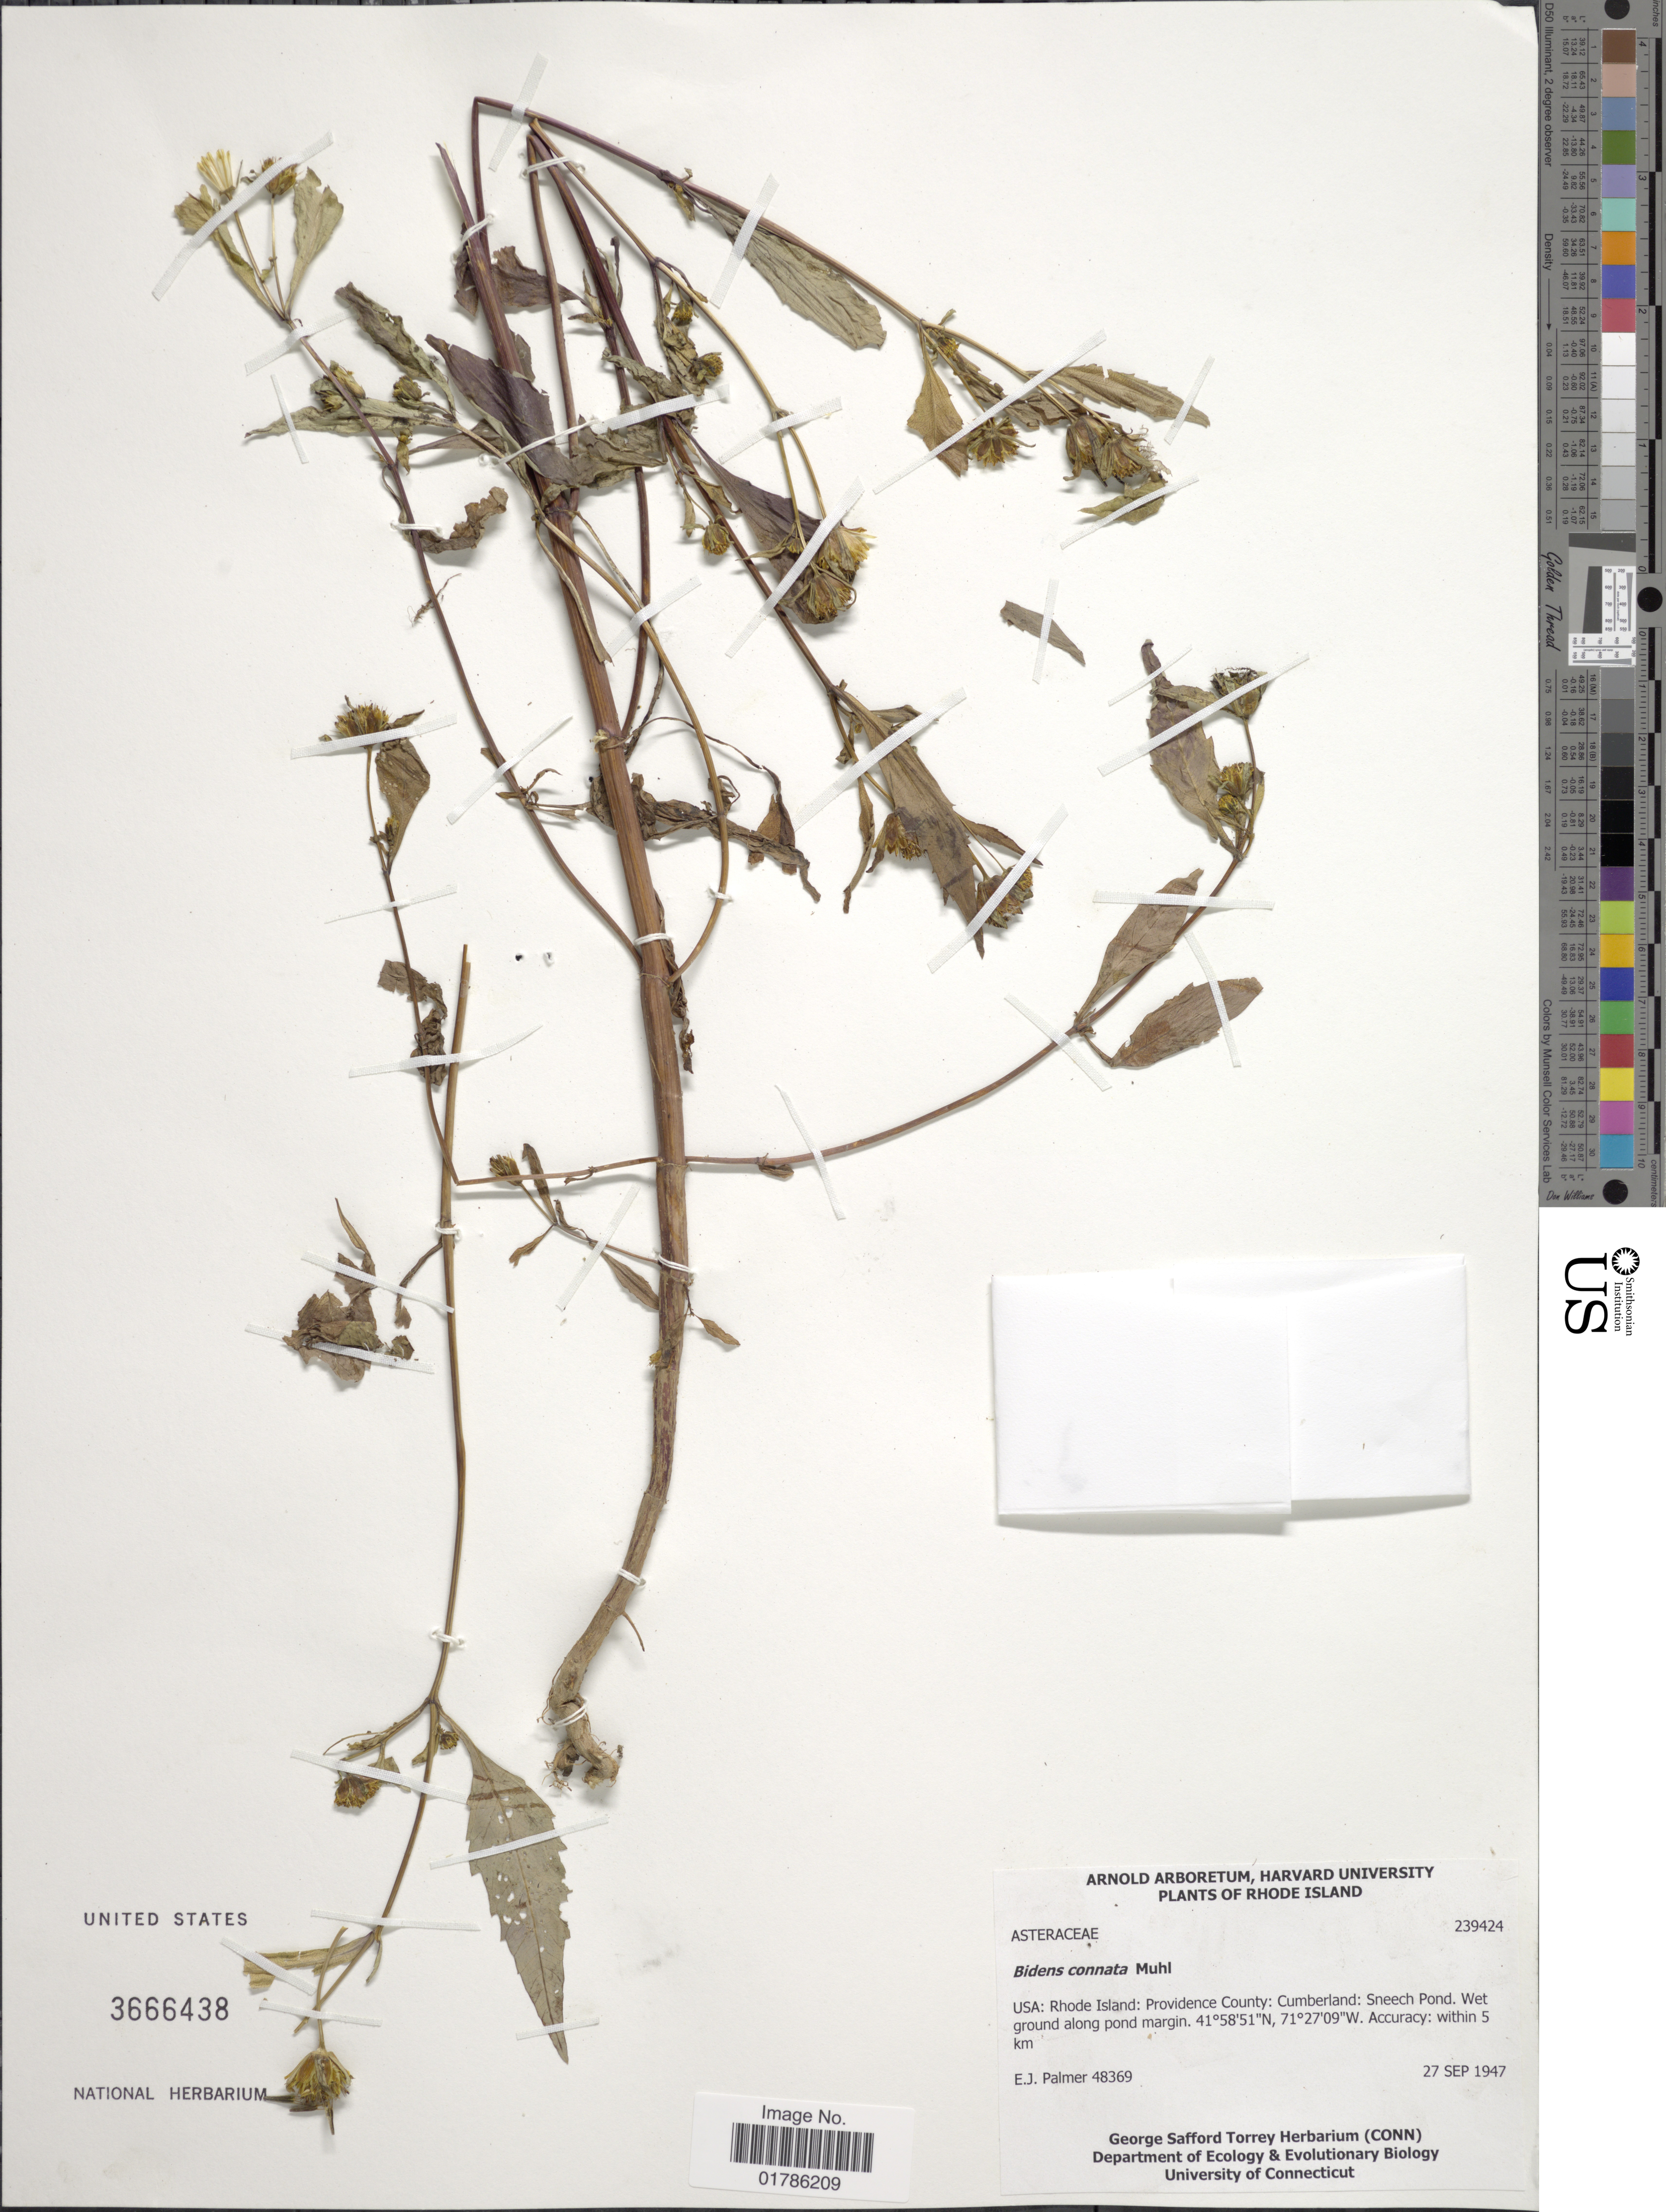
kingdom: Plantae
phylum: Tracheophyta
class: Magnoliopsida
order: Asterales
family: Asteraceae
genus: Bidens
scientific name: Bidens connata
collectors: E. J. Palmer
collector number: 48369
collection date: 1947-09-27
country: United States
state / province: Rhode Island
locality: Providence County, Cumberland, Sneech Pond, within 5 km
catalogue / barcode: US 3666438